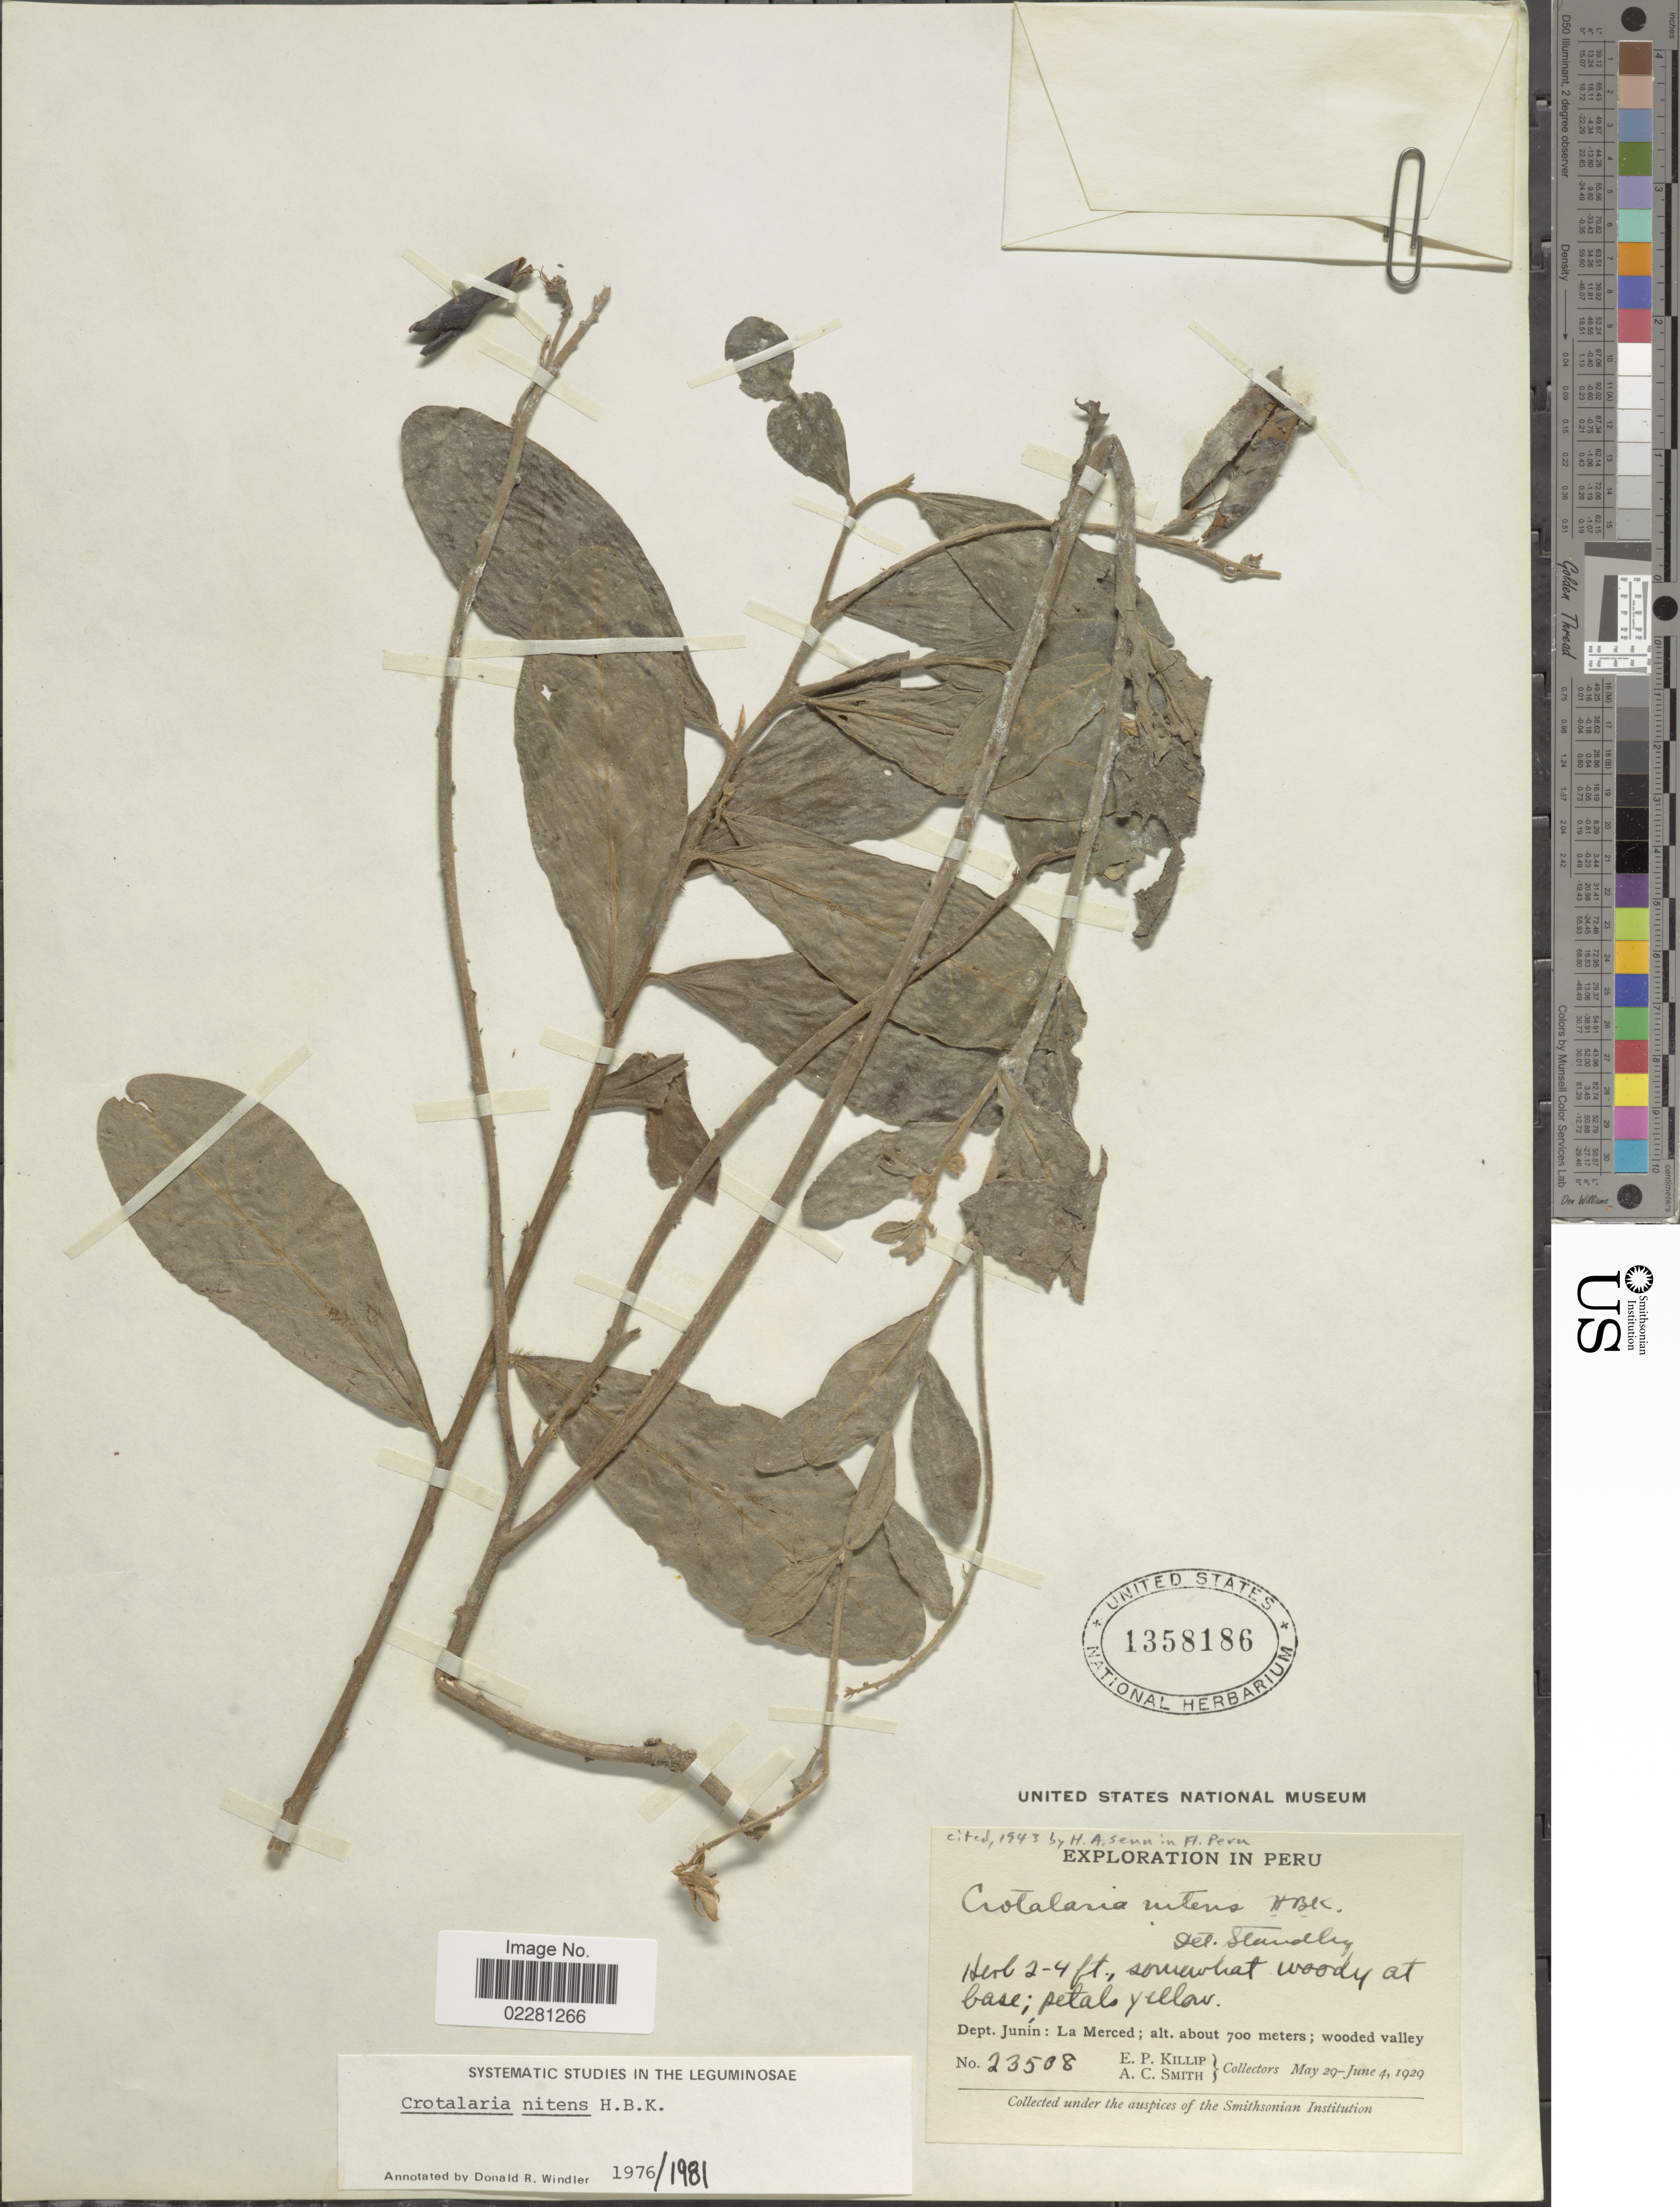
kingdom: Plantae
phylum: Tracheophyta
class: Magnoliopsida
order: Fabales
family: Fabaceae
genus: Crotalaria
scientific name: Crotalaria nitens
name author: Kunth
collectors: E. P. Killip & A. C. Smith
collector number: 23508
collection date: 1929-05-29/1929-06-04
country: Peru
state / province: Junín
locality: La Merced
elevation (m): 700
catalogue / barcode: US 1358186